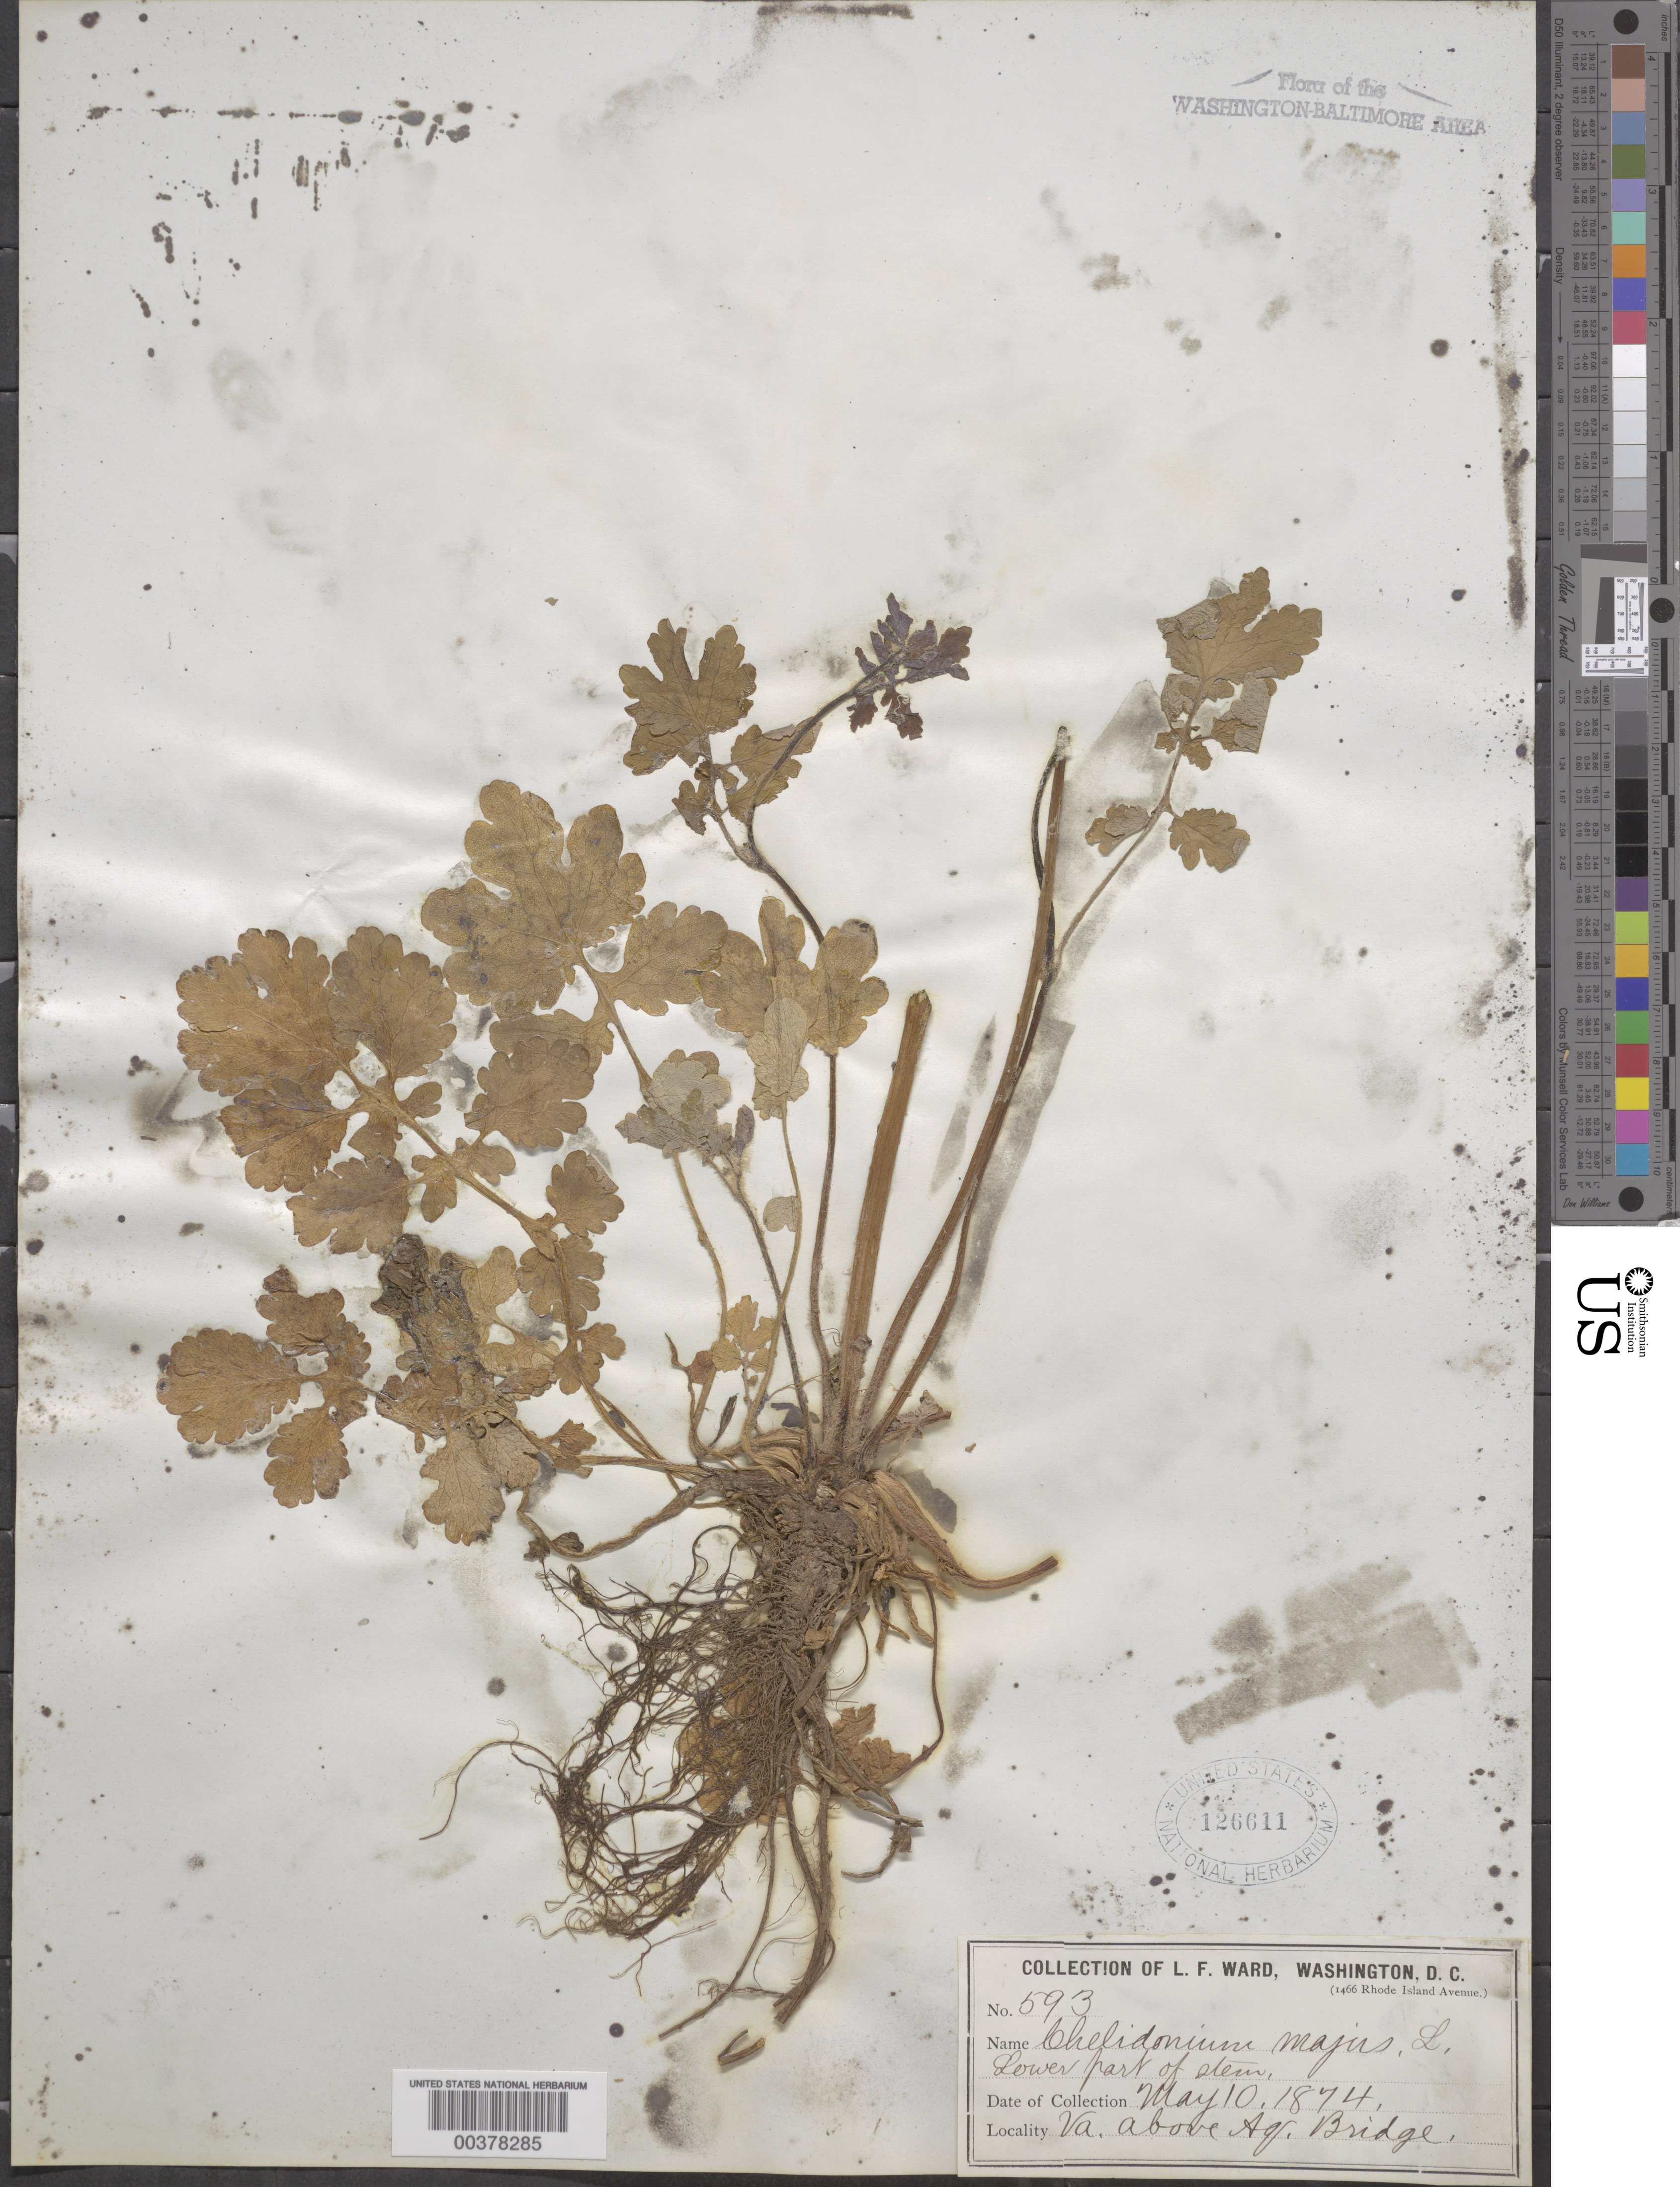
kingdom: Plantae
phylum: Tracheophyta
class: Magnoliopsida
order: Ranunculales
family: Papaveraceae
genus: Chelidonium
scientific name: Chelidonium majus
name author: L.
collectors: L. F. Ward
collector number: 593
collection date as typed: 10 May 1874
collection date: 1874-05-10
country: United States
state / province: Virginia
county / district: Fairfax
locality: Above Aqueduct Bridge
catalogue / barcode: US 126611